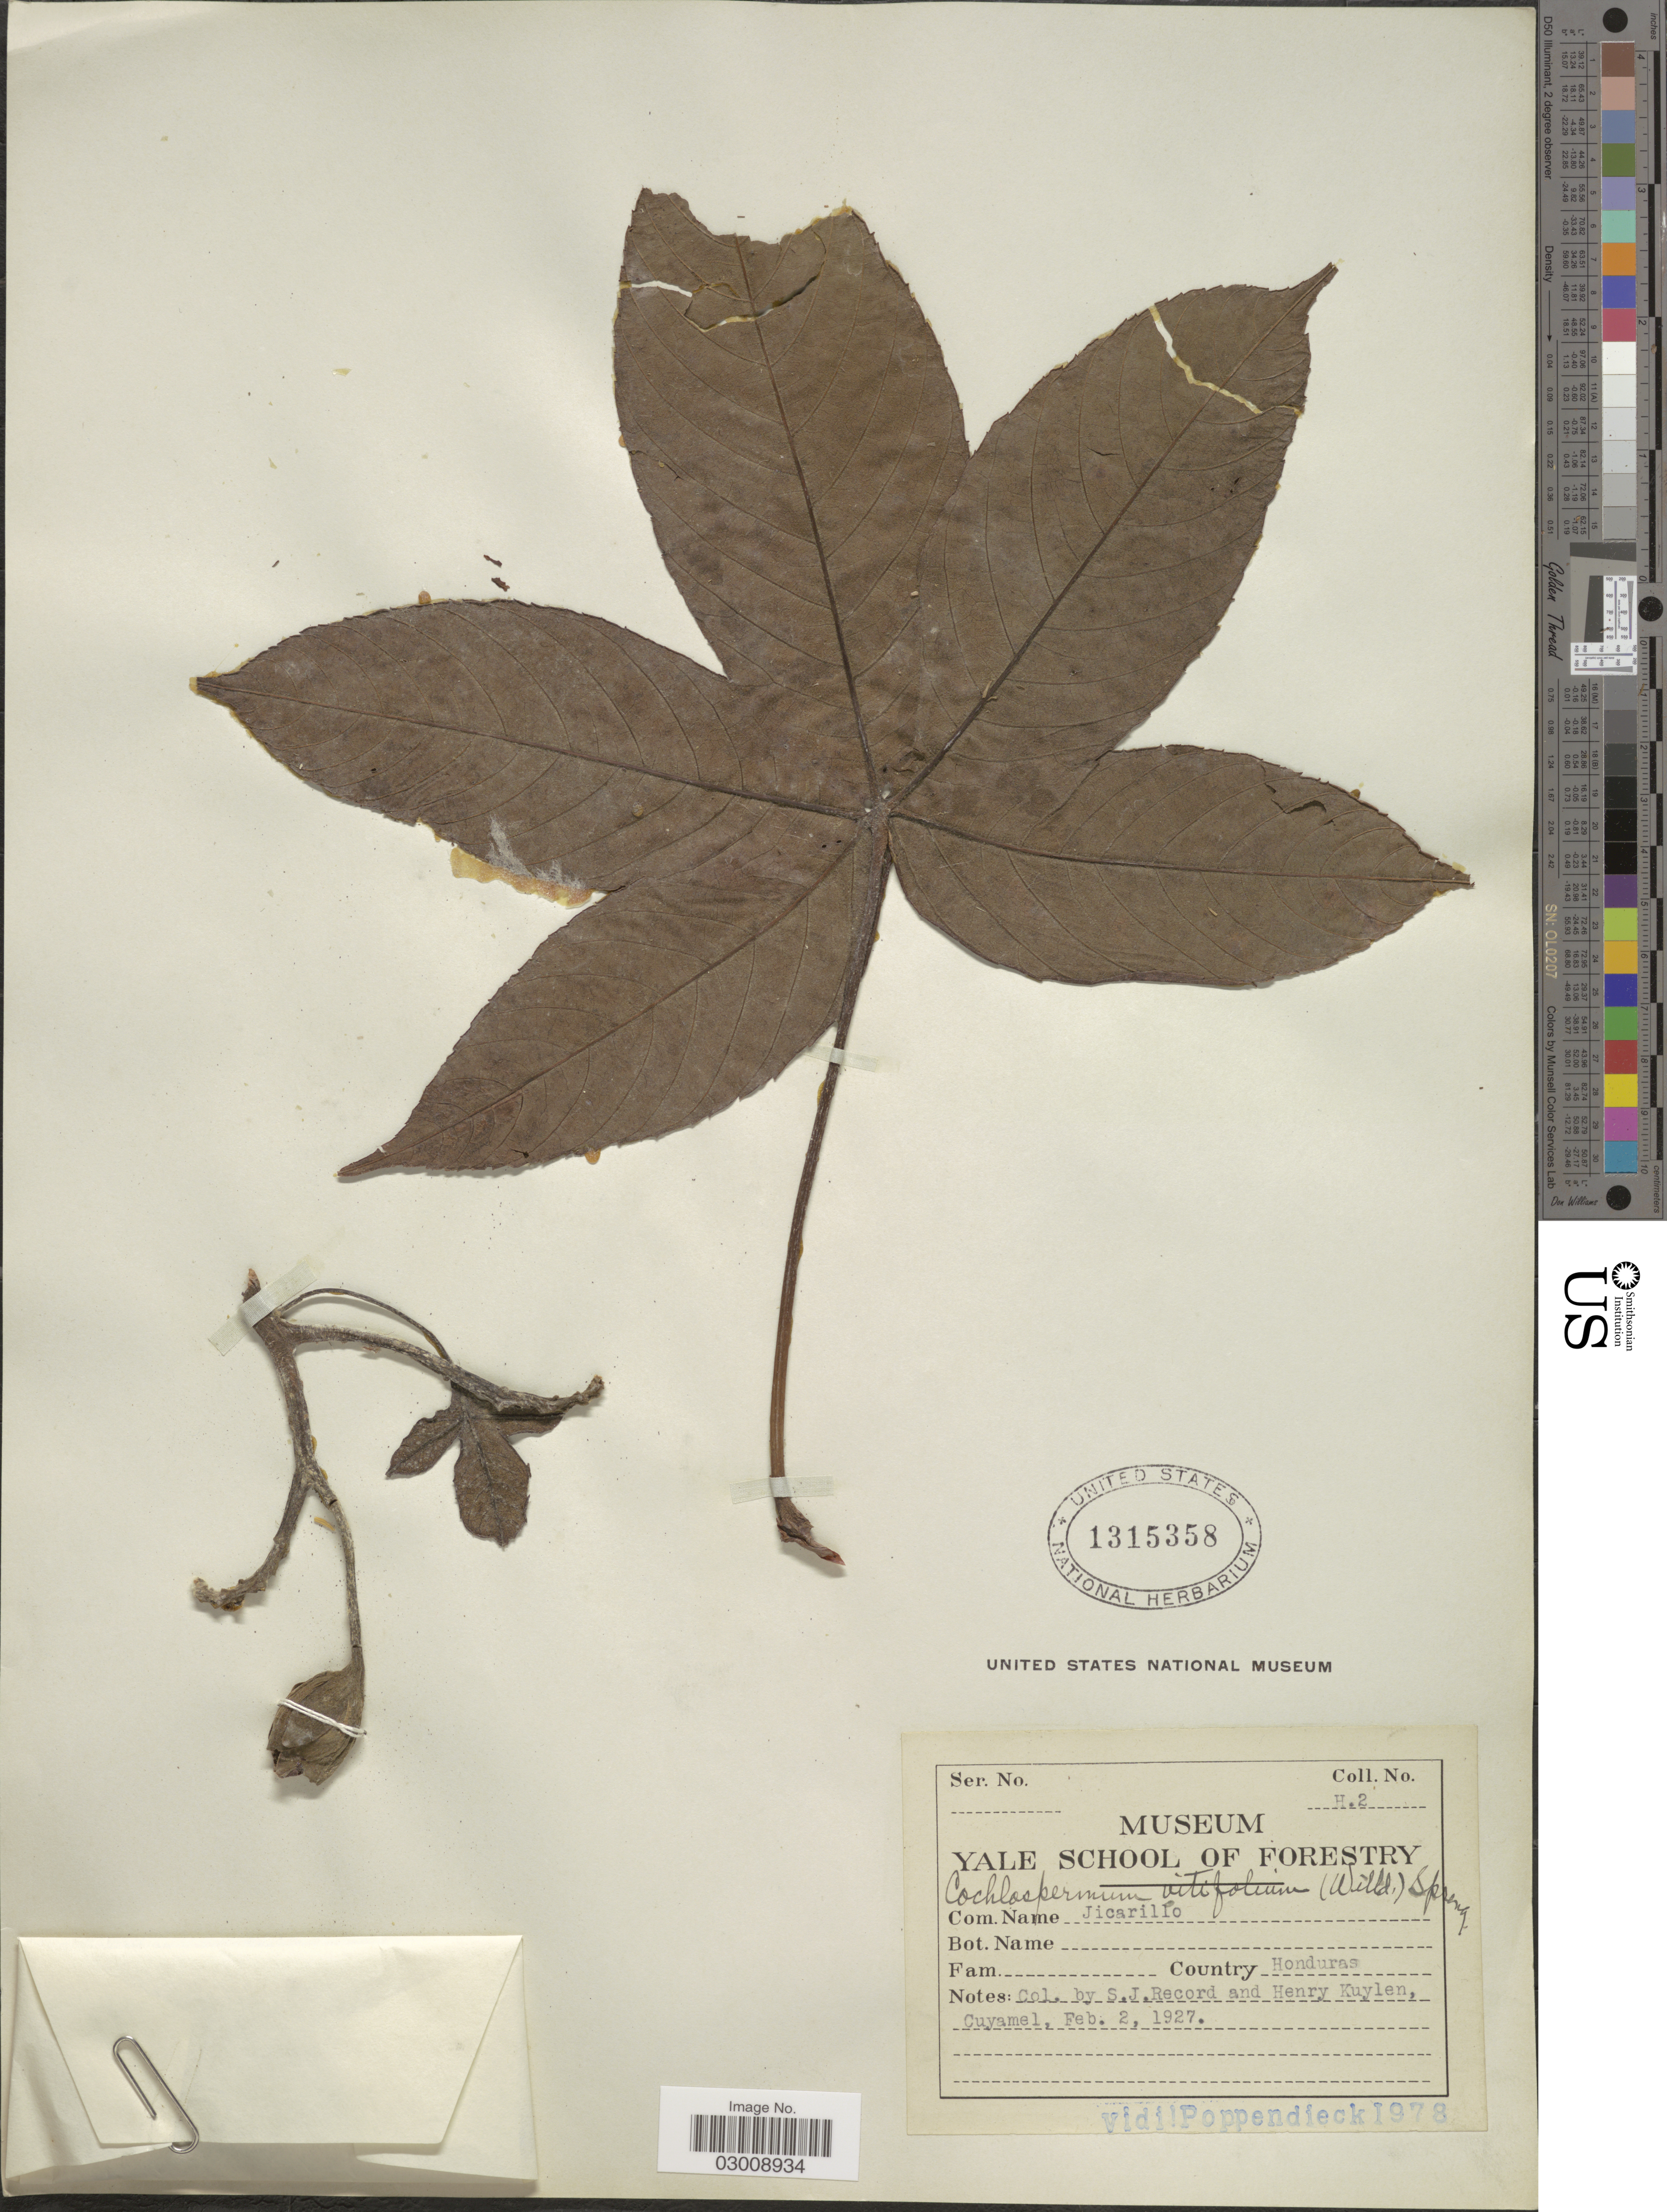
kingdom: Plantae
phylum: Tracheophyta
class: Magnoliopsida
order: Malvales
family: Cochlospermaceae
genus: Cochlospermum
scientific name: Cochlospermum vitifolium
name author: (Willd.) Spreng.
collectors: S. J. Record & H. Kuylen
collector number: H.2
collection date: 1927-02-02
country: Honduras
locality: Cuyamel. [unsure placement]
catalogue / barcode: US 1315358